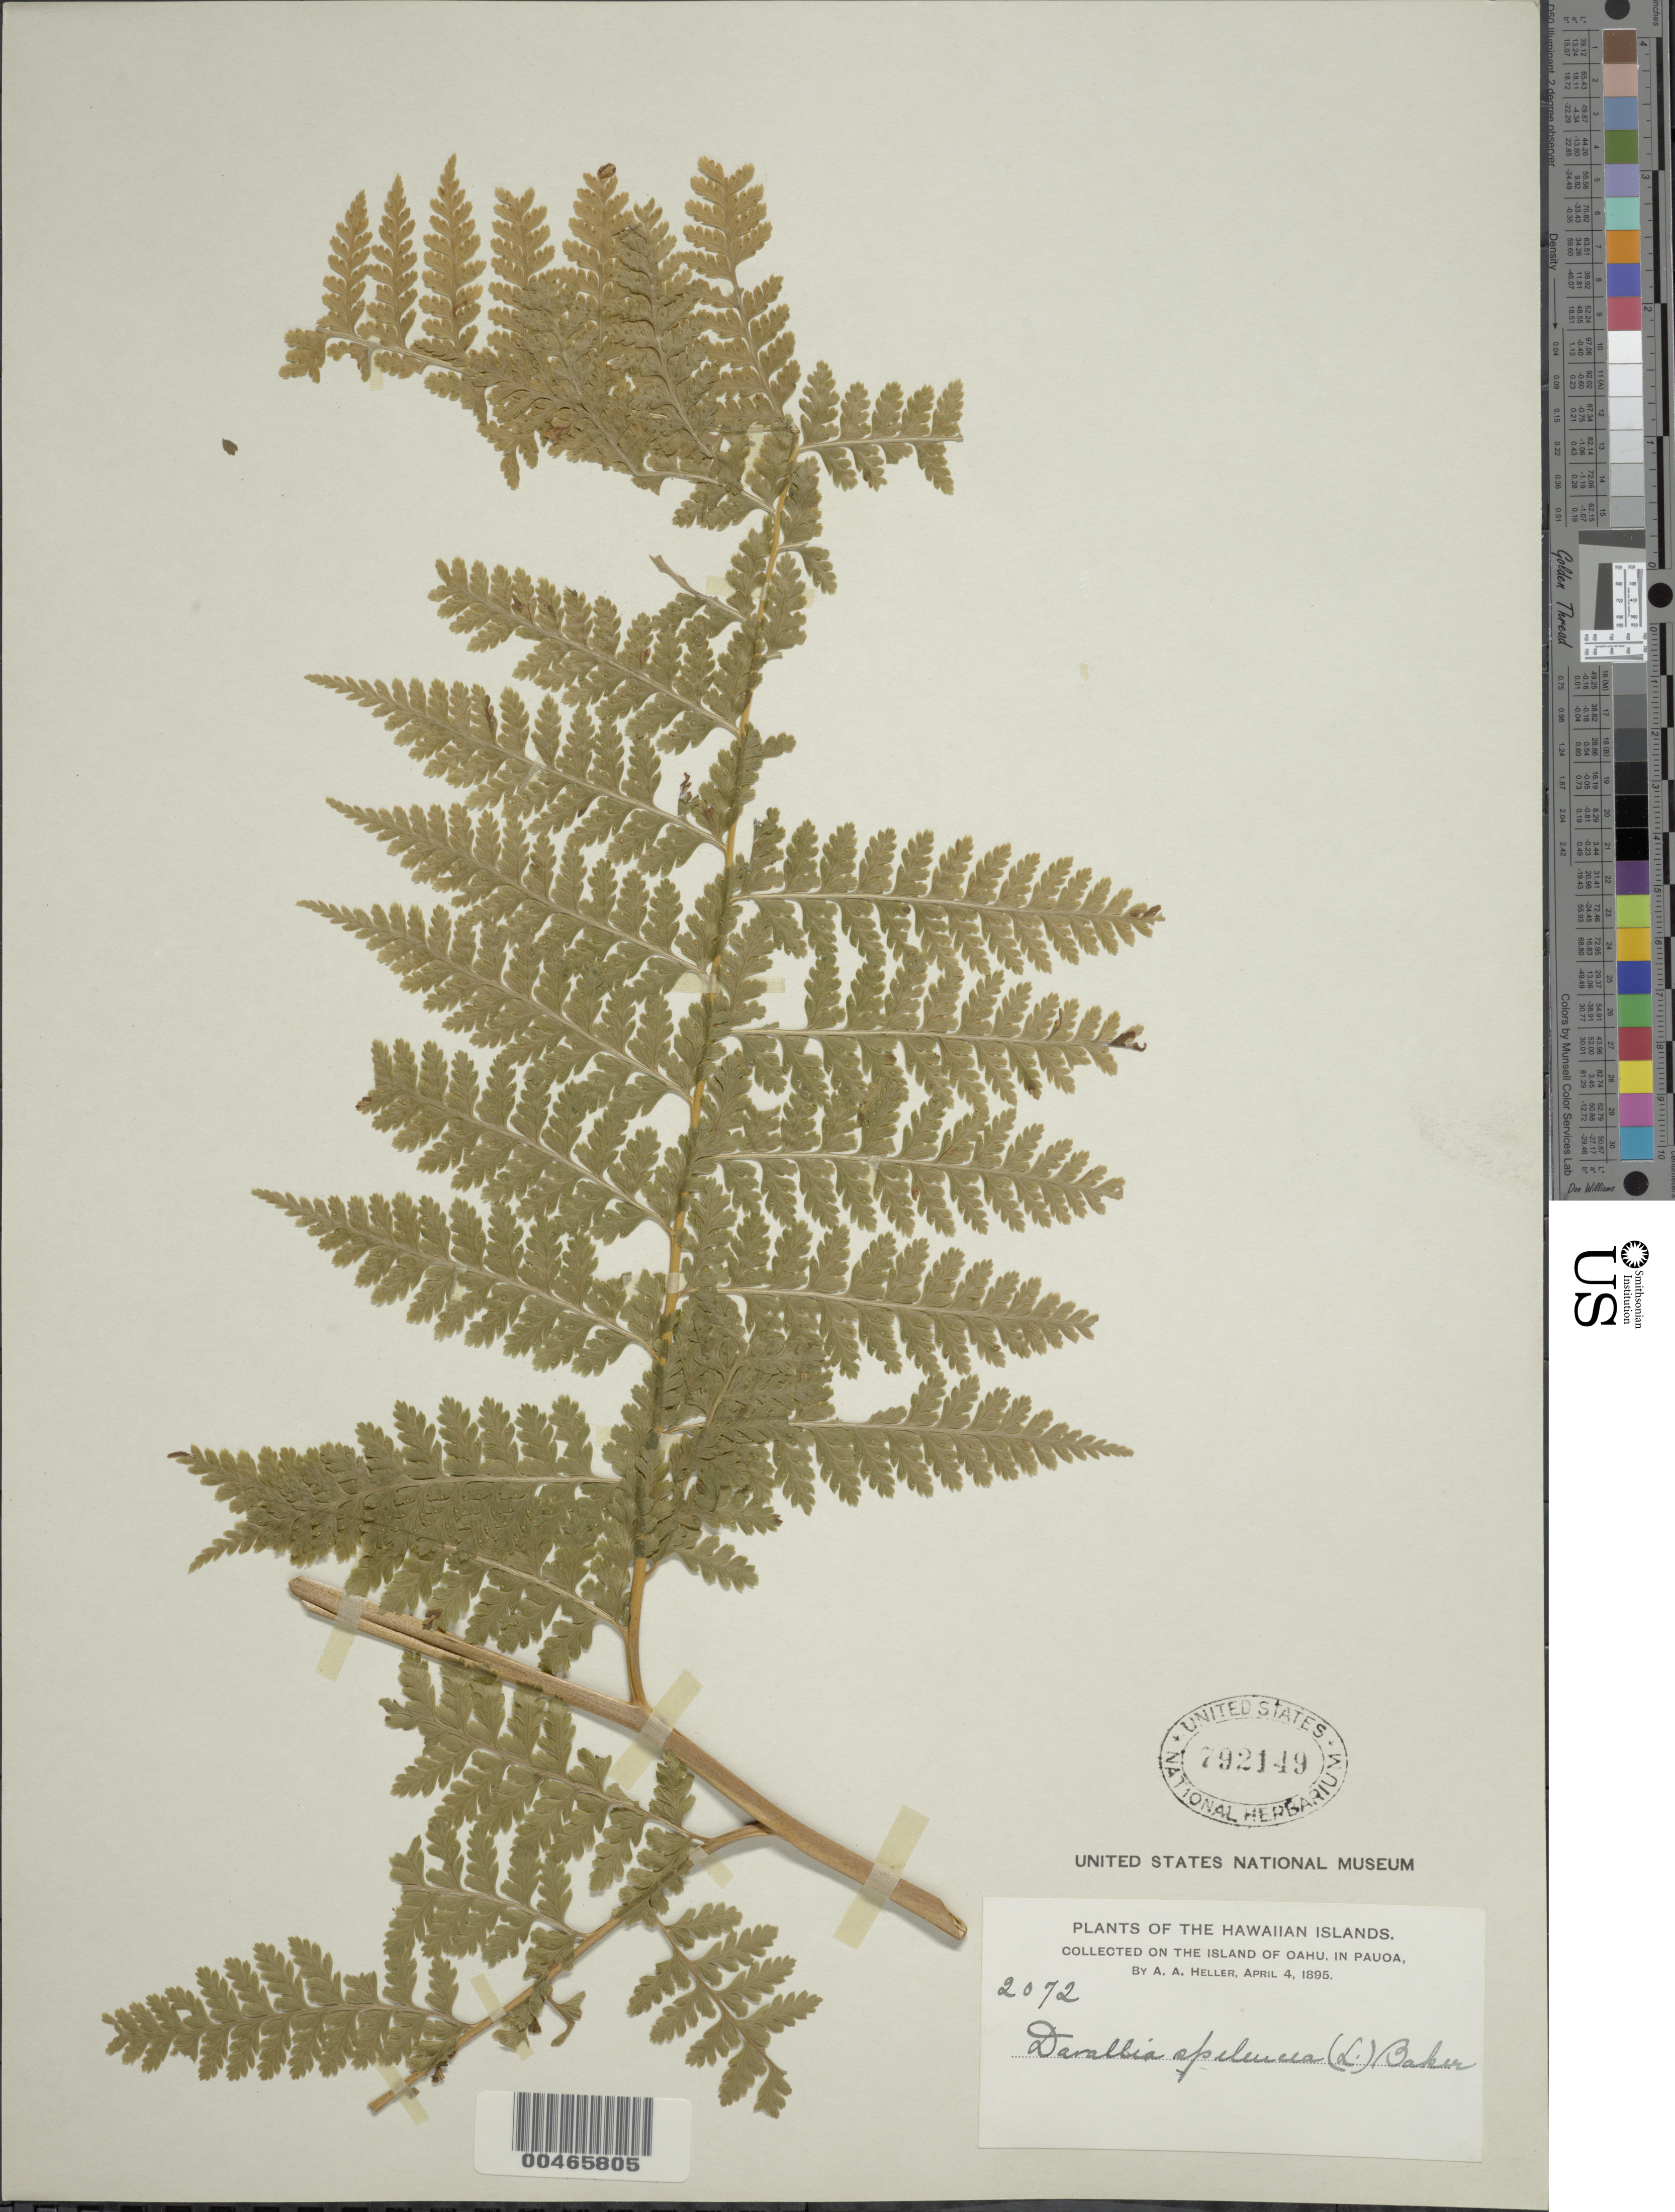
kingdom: Plantae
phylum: Tracheophyta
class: Polypodiopsida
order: Polypodiales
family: Dennstaedtiaceae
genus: Microlepia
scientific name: Microlepia speluncae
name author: (L.) T. Moore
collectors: A. A. Heller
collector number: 2072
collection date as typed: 4 Apr 1895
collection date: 1895-04-04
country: United States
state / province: Hawaii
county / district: Honolulu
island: Oahu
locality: In Pauoa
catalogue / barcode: US 792149